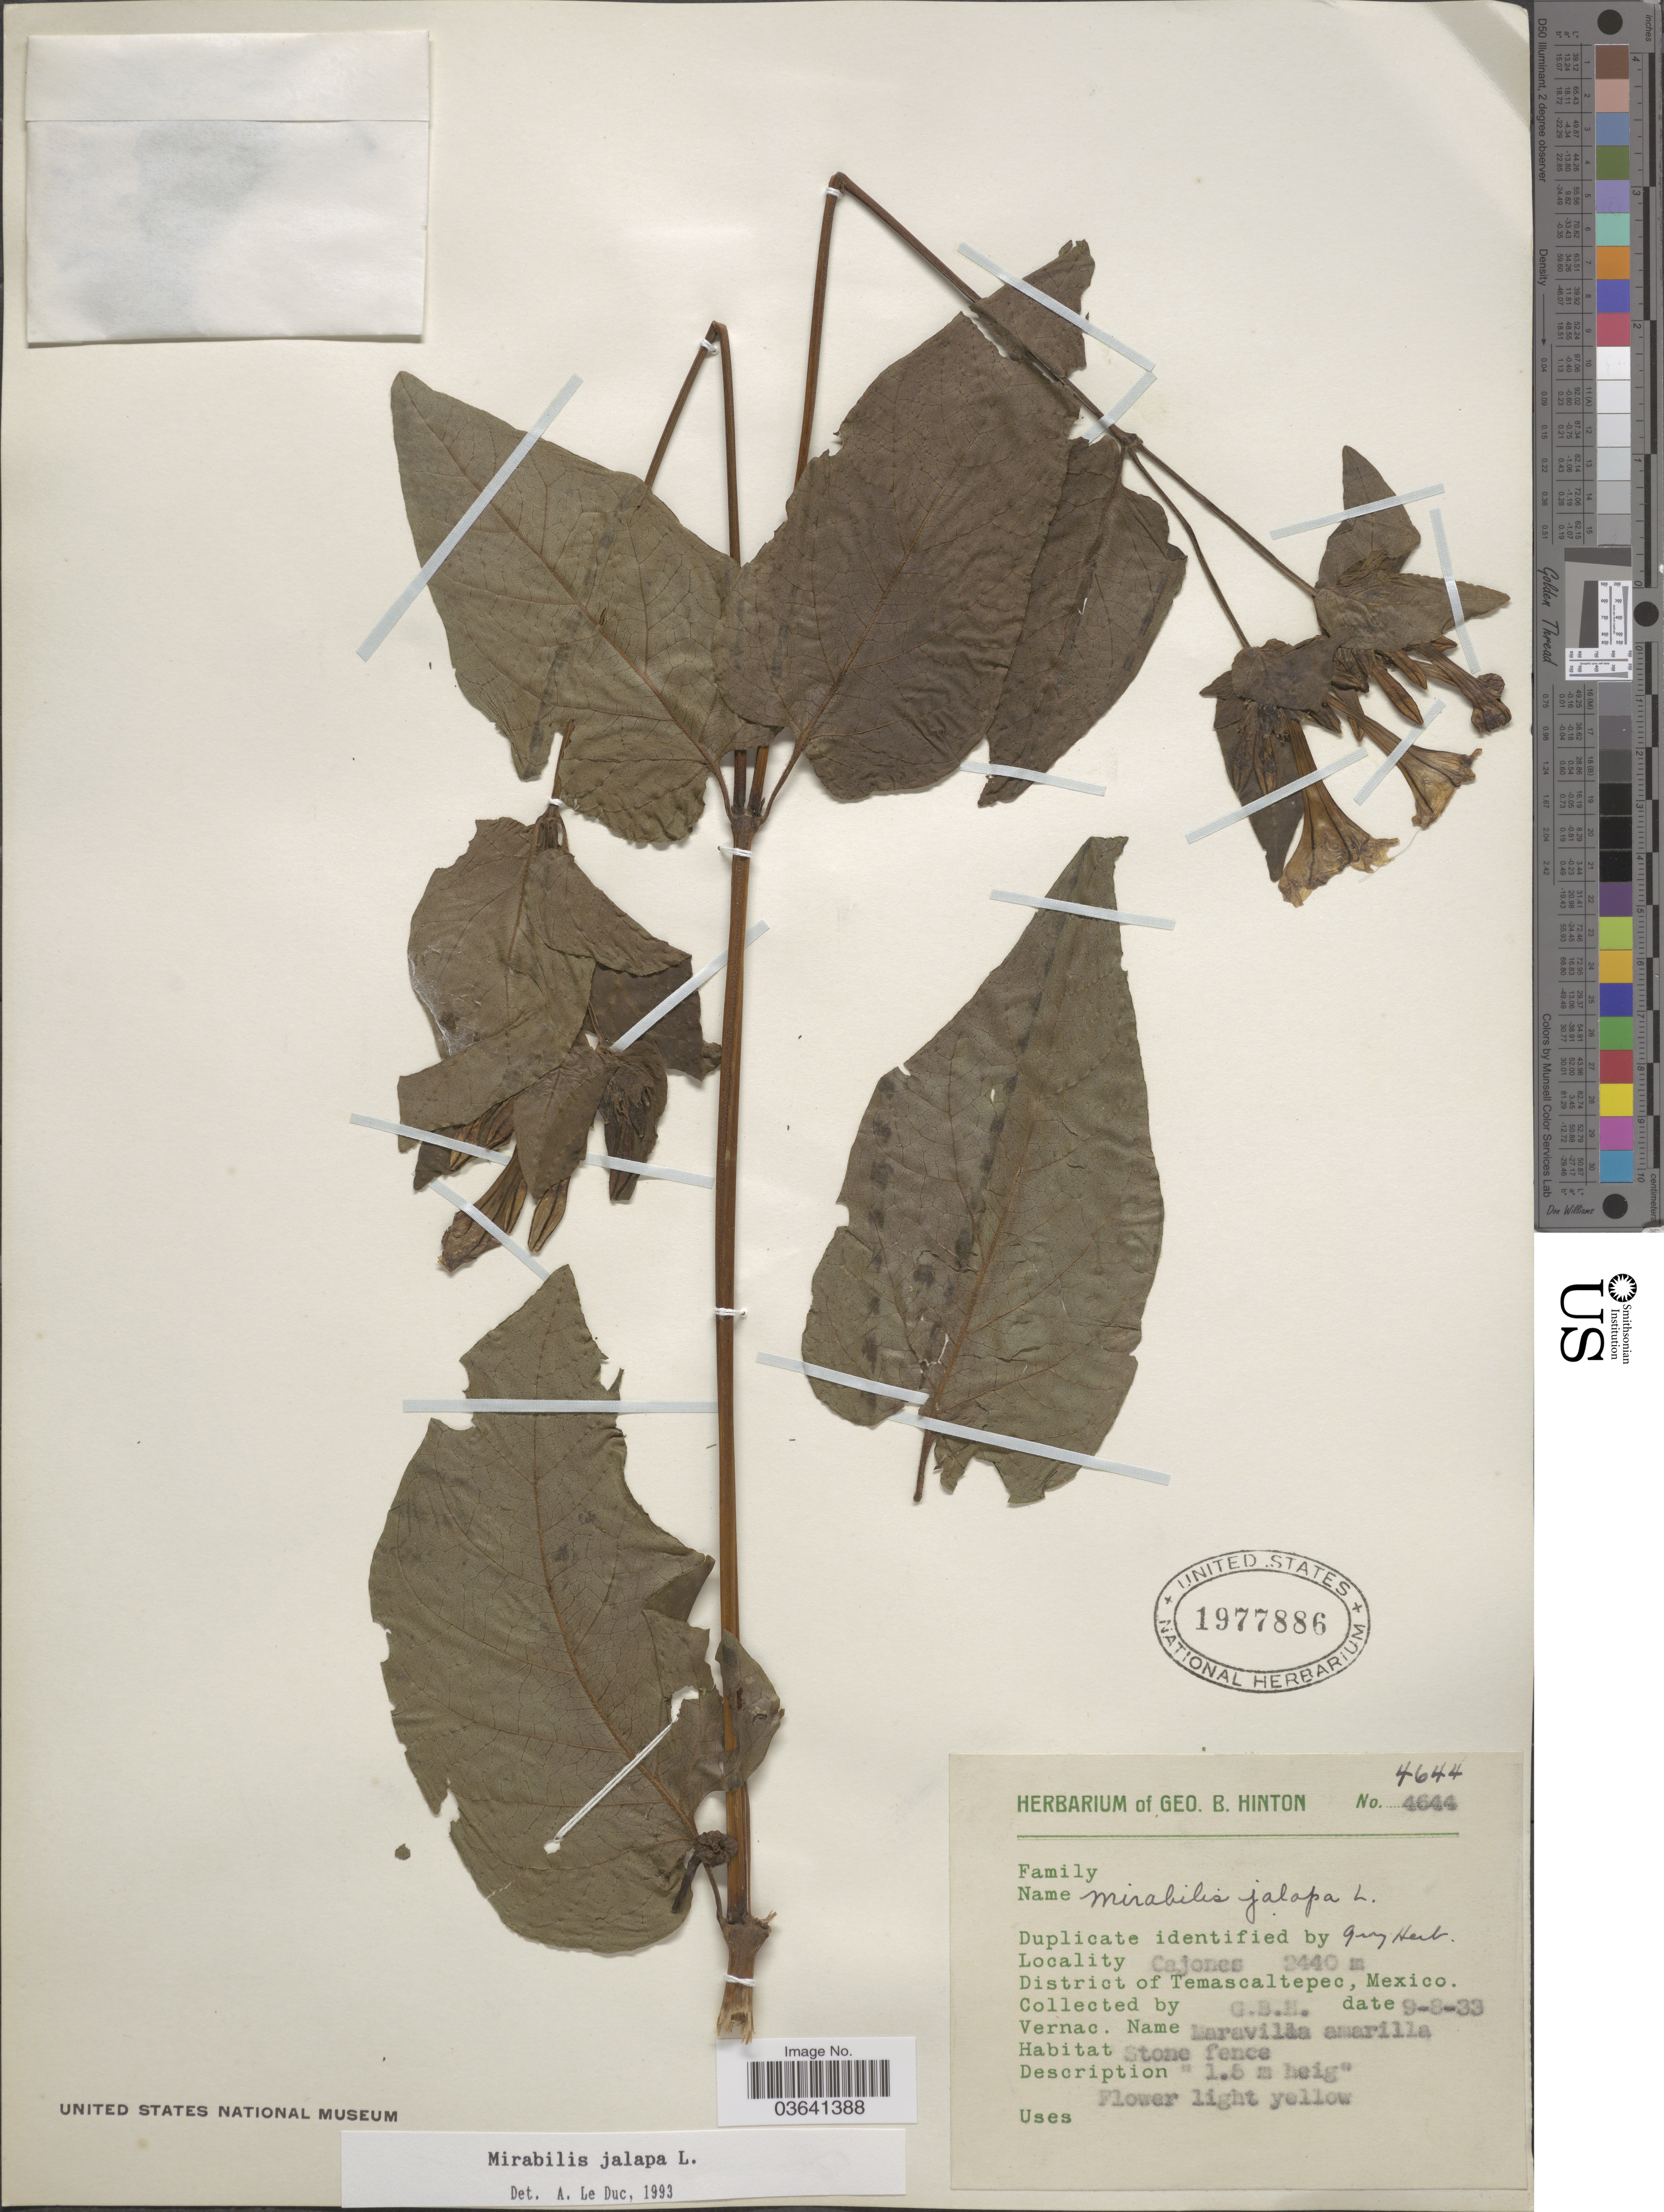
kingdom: Plantae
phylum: Tracheophyta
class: Magnoliopsida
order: Caryophyllales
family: Nyctaginaceae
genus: Mirabilis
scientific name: Mirabilis jalapa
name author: L.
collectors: G. B. Hinton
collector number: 4644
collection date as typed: Transcribed d/m/y: 9/8/33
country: Mexico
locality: Cajones. District of Temascaltepec.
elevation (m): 2440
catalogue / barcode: US 1977886